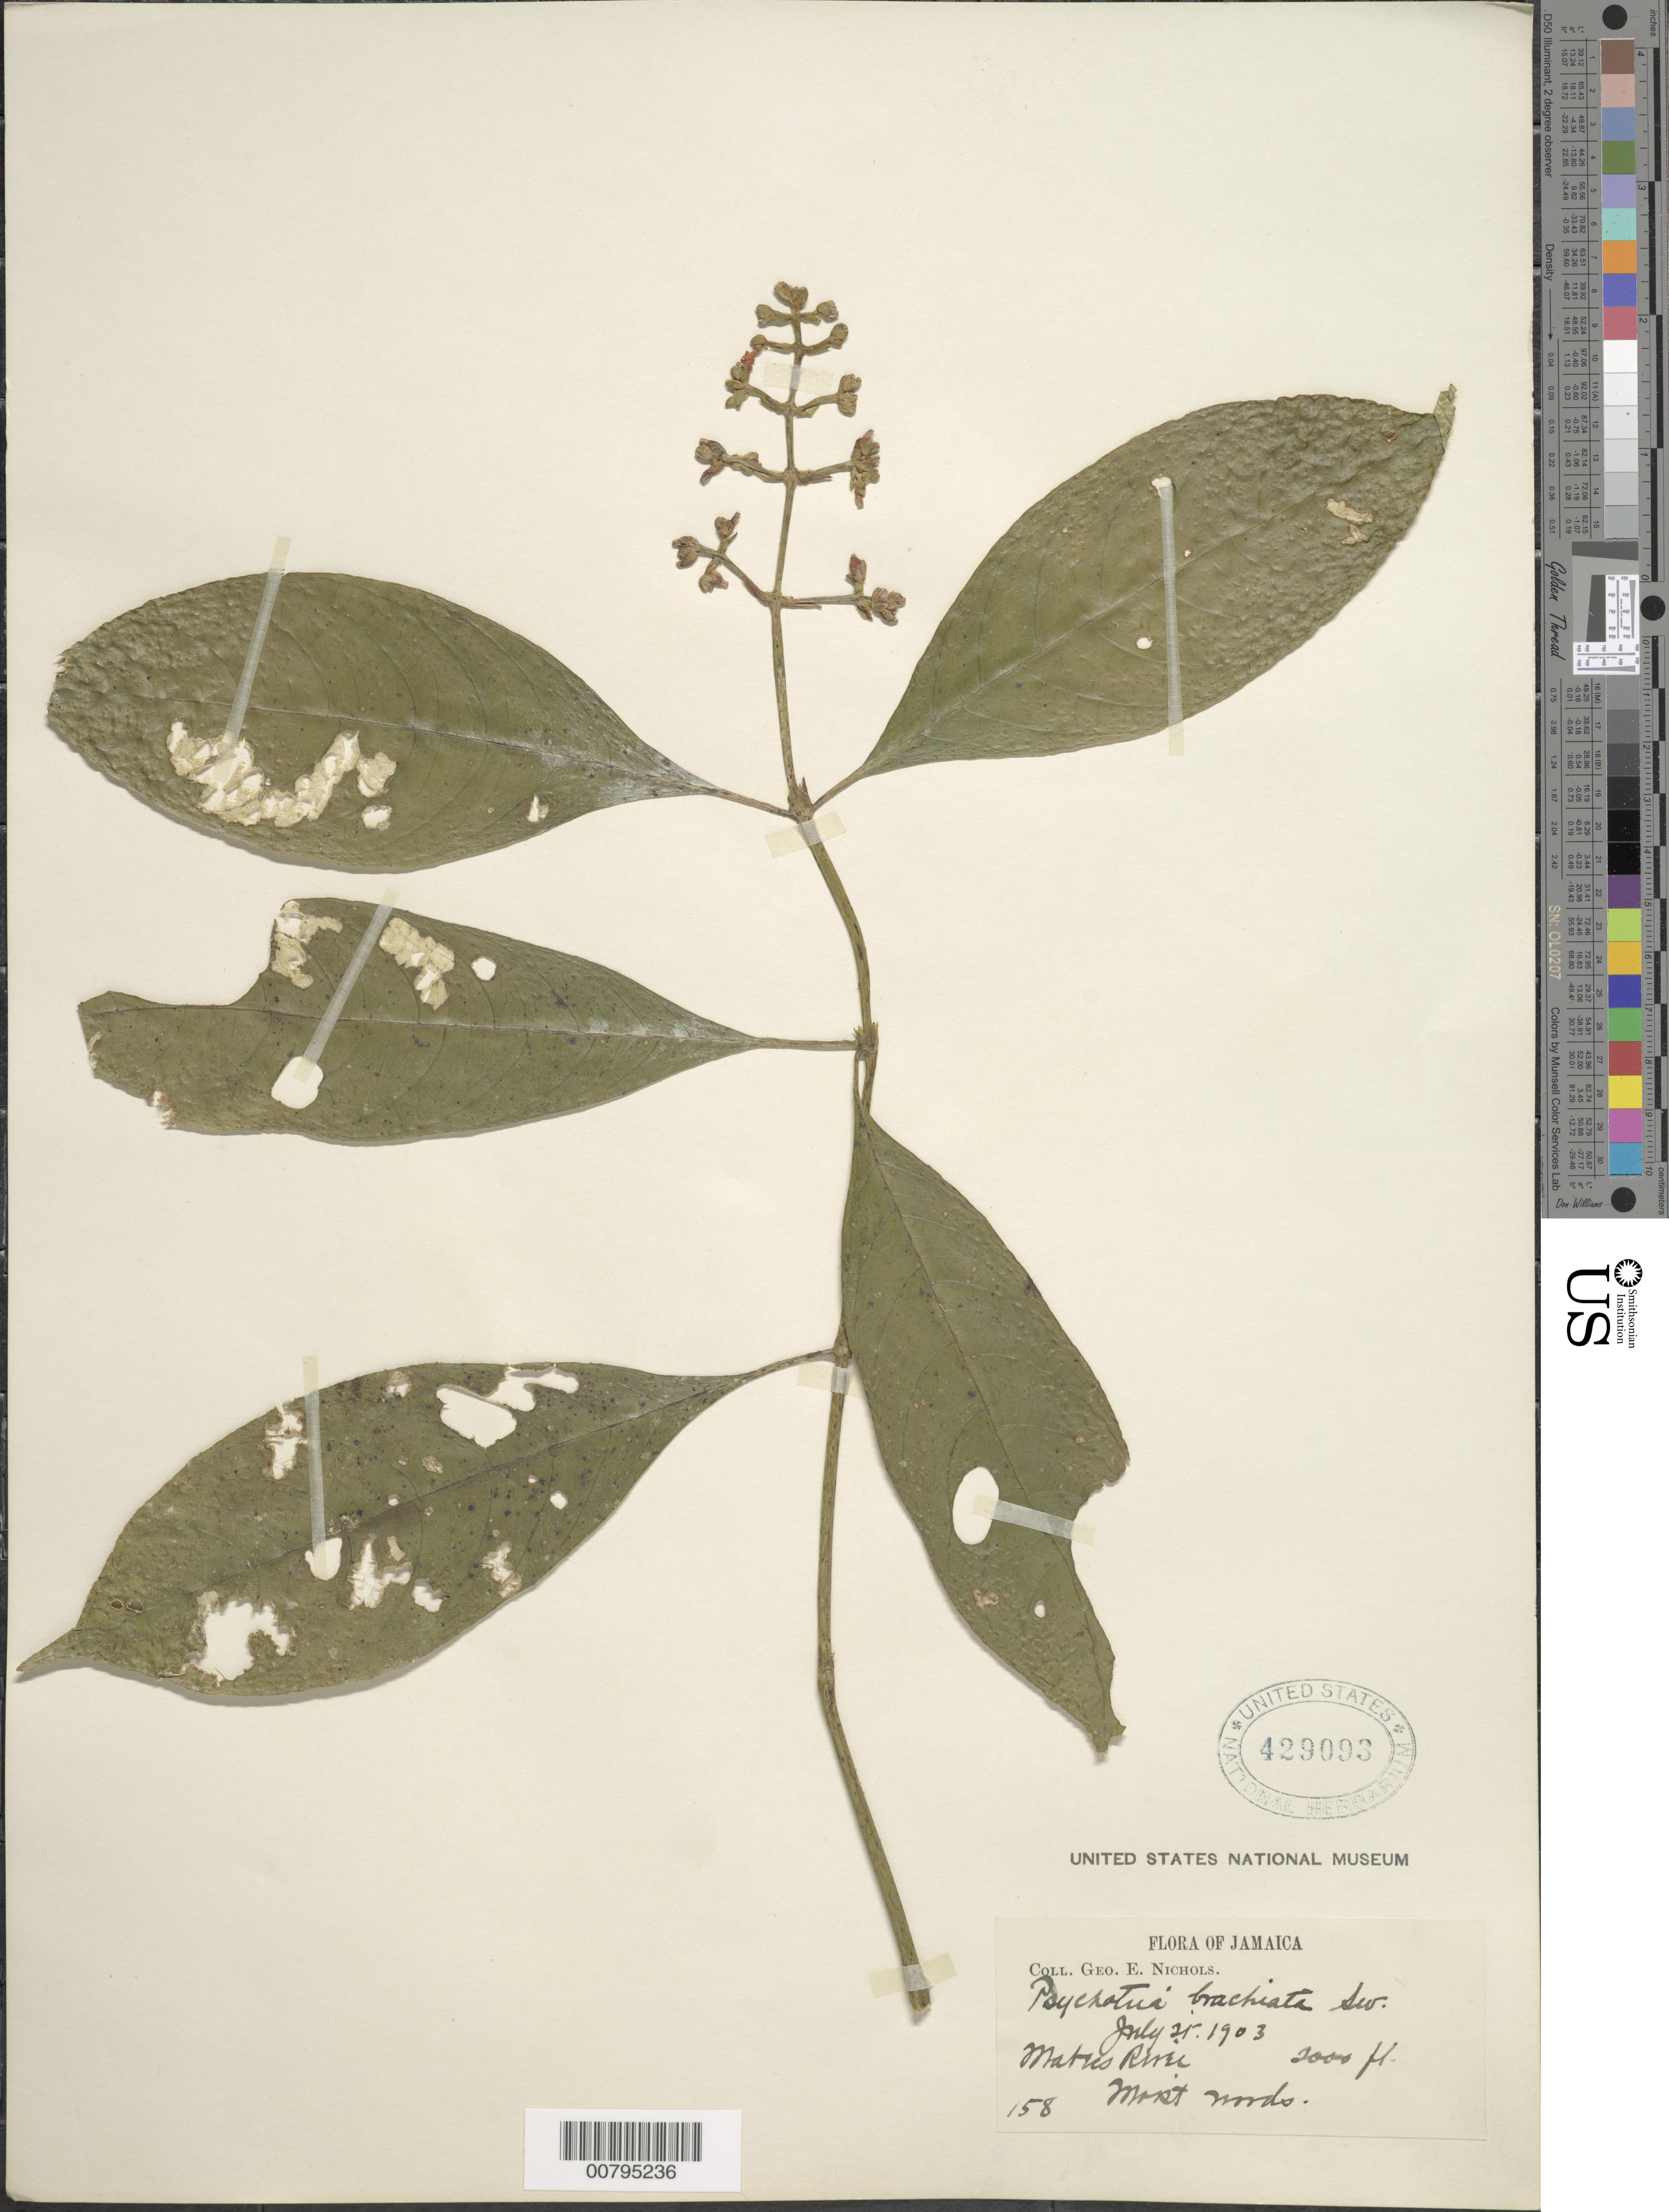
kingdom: Plantae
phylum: Tracheophyta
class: Magnoliopsida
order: Gentianales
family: Rubiaceae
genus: Psychotria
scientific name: Psychotria brachiata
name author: Sw.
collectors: G. E. Nichols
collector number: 158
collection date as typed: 25 Jul 1903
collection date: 1903-07-25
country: Jamaica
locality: Matus River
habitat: Moist woods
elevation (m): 610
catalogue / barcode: US 429093